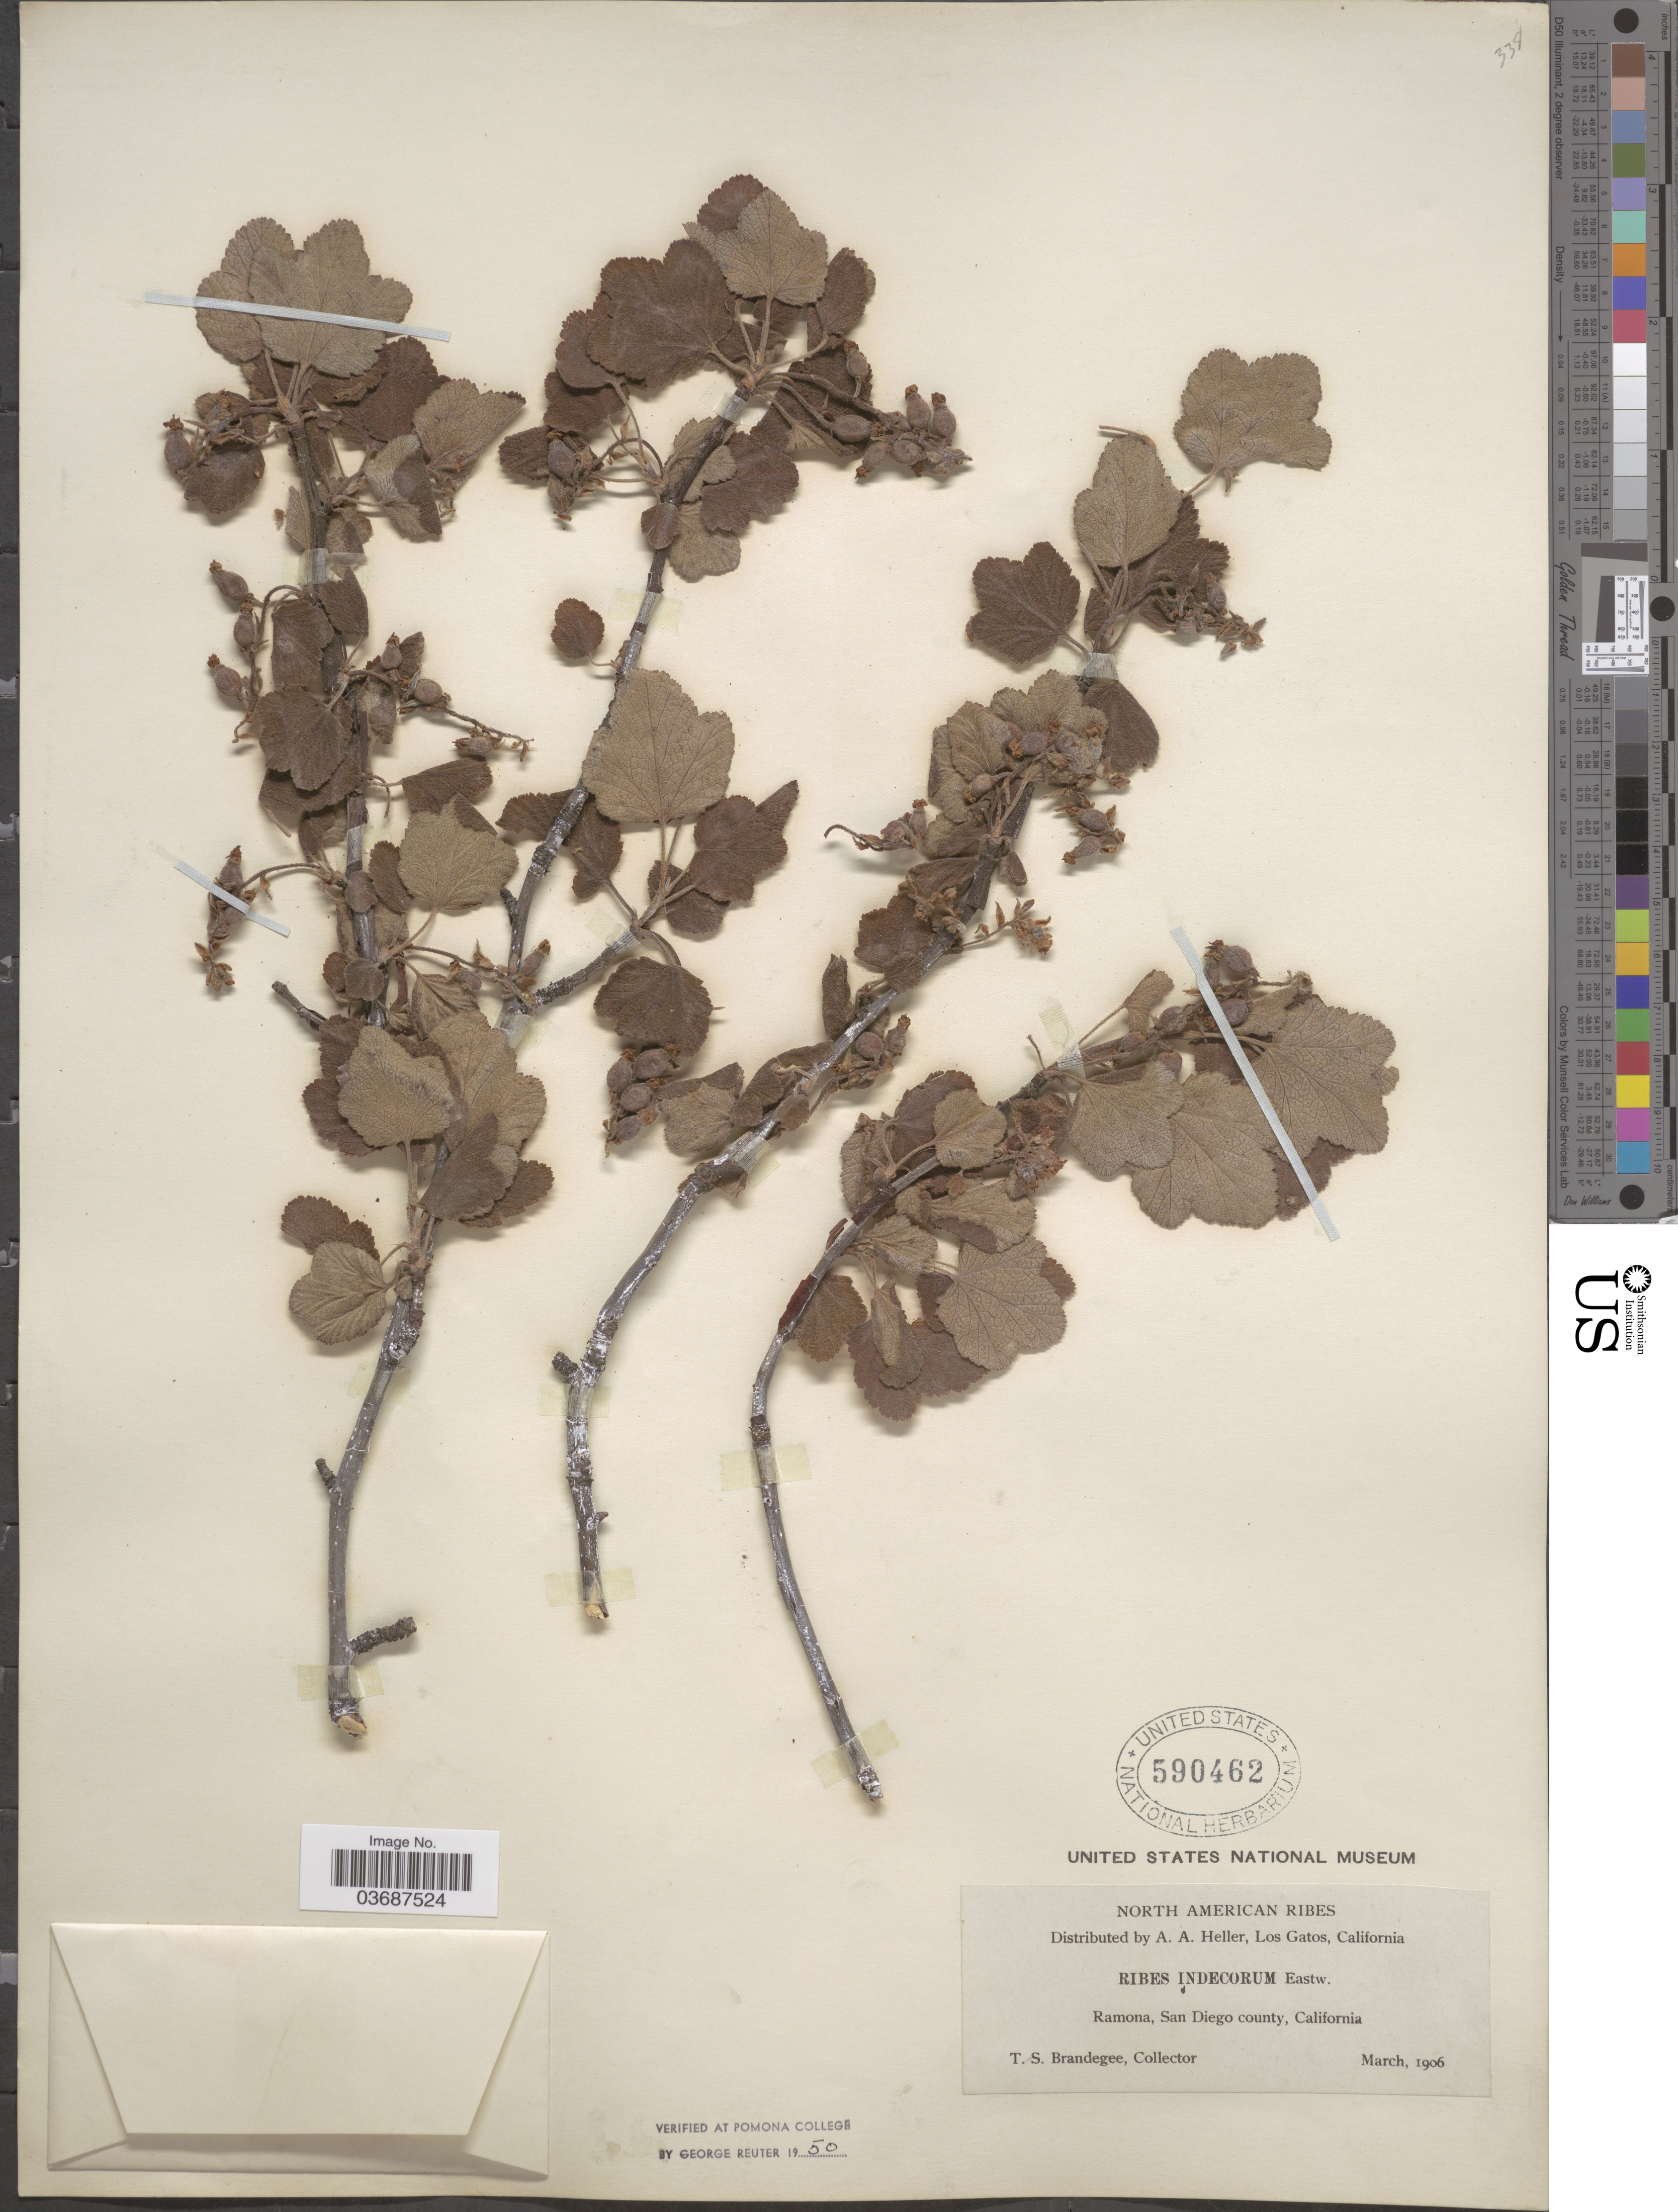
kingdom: Plantae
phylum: Tracheophyta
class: Magnoliopsida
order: Saxifragales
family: Grossulariaceae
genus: Ribes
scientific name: Ribes indecorum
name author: Eastw.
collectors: T. S. Brandegee (herbarium)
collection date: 1906-03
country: United States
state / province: California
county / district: San Diego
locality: Ramona, San Diego county.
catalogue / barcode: US 590462